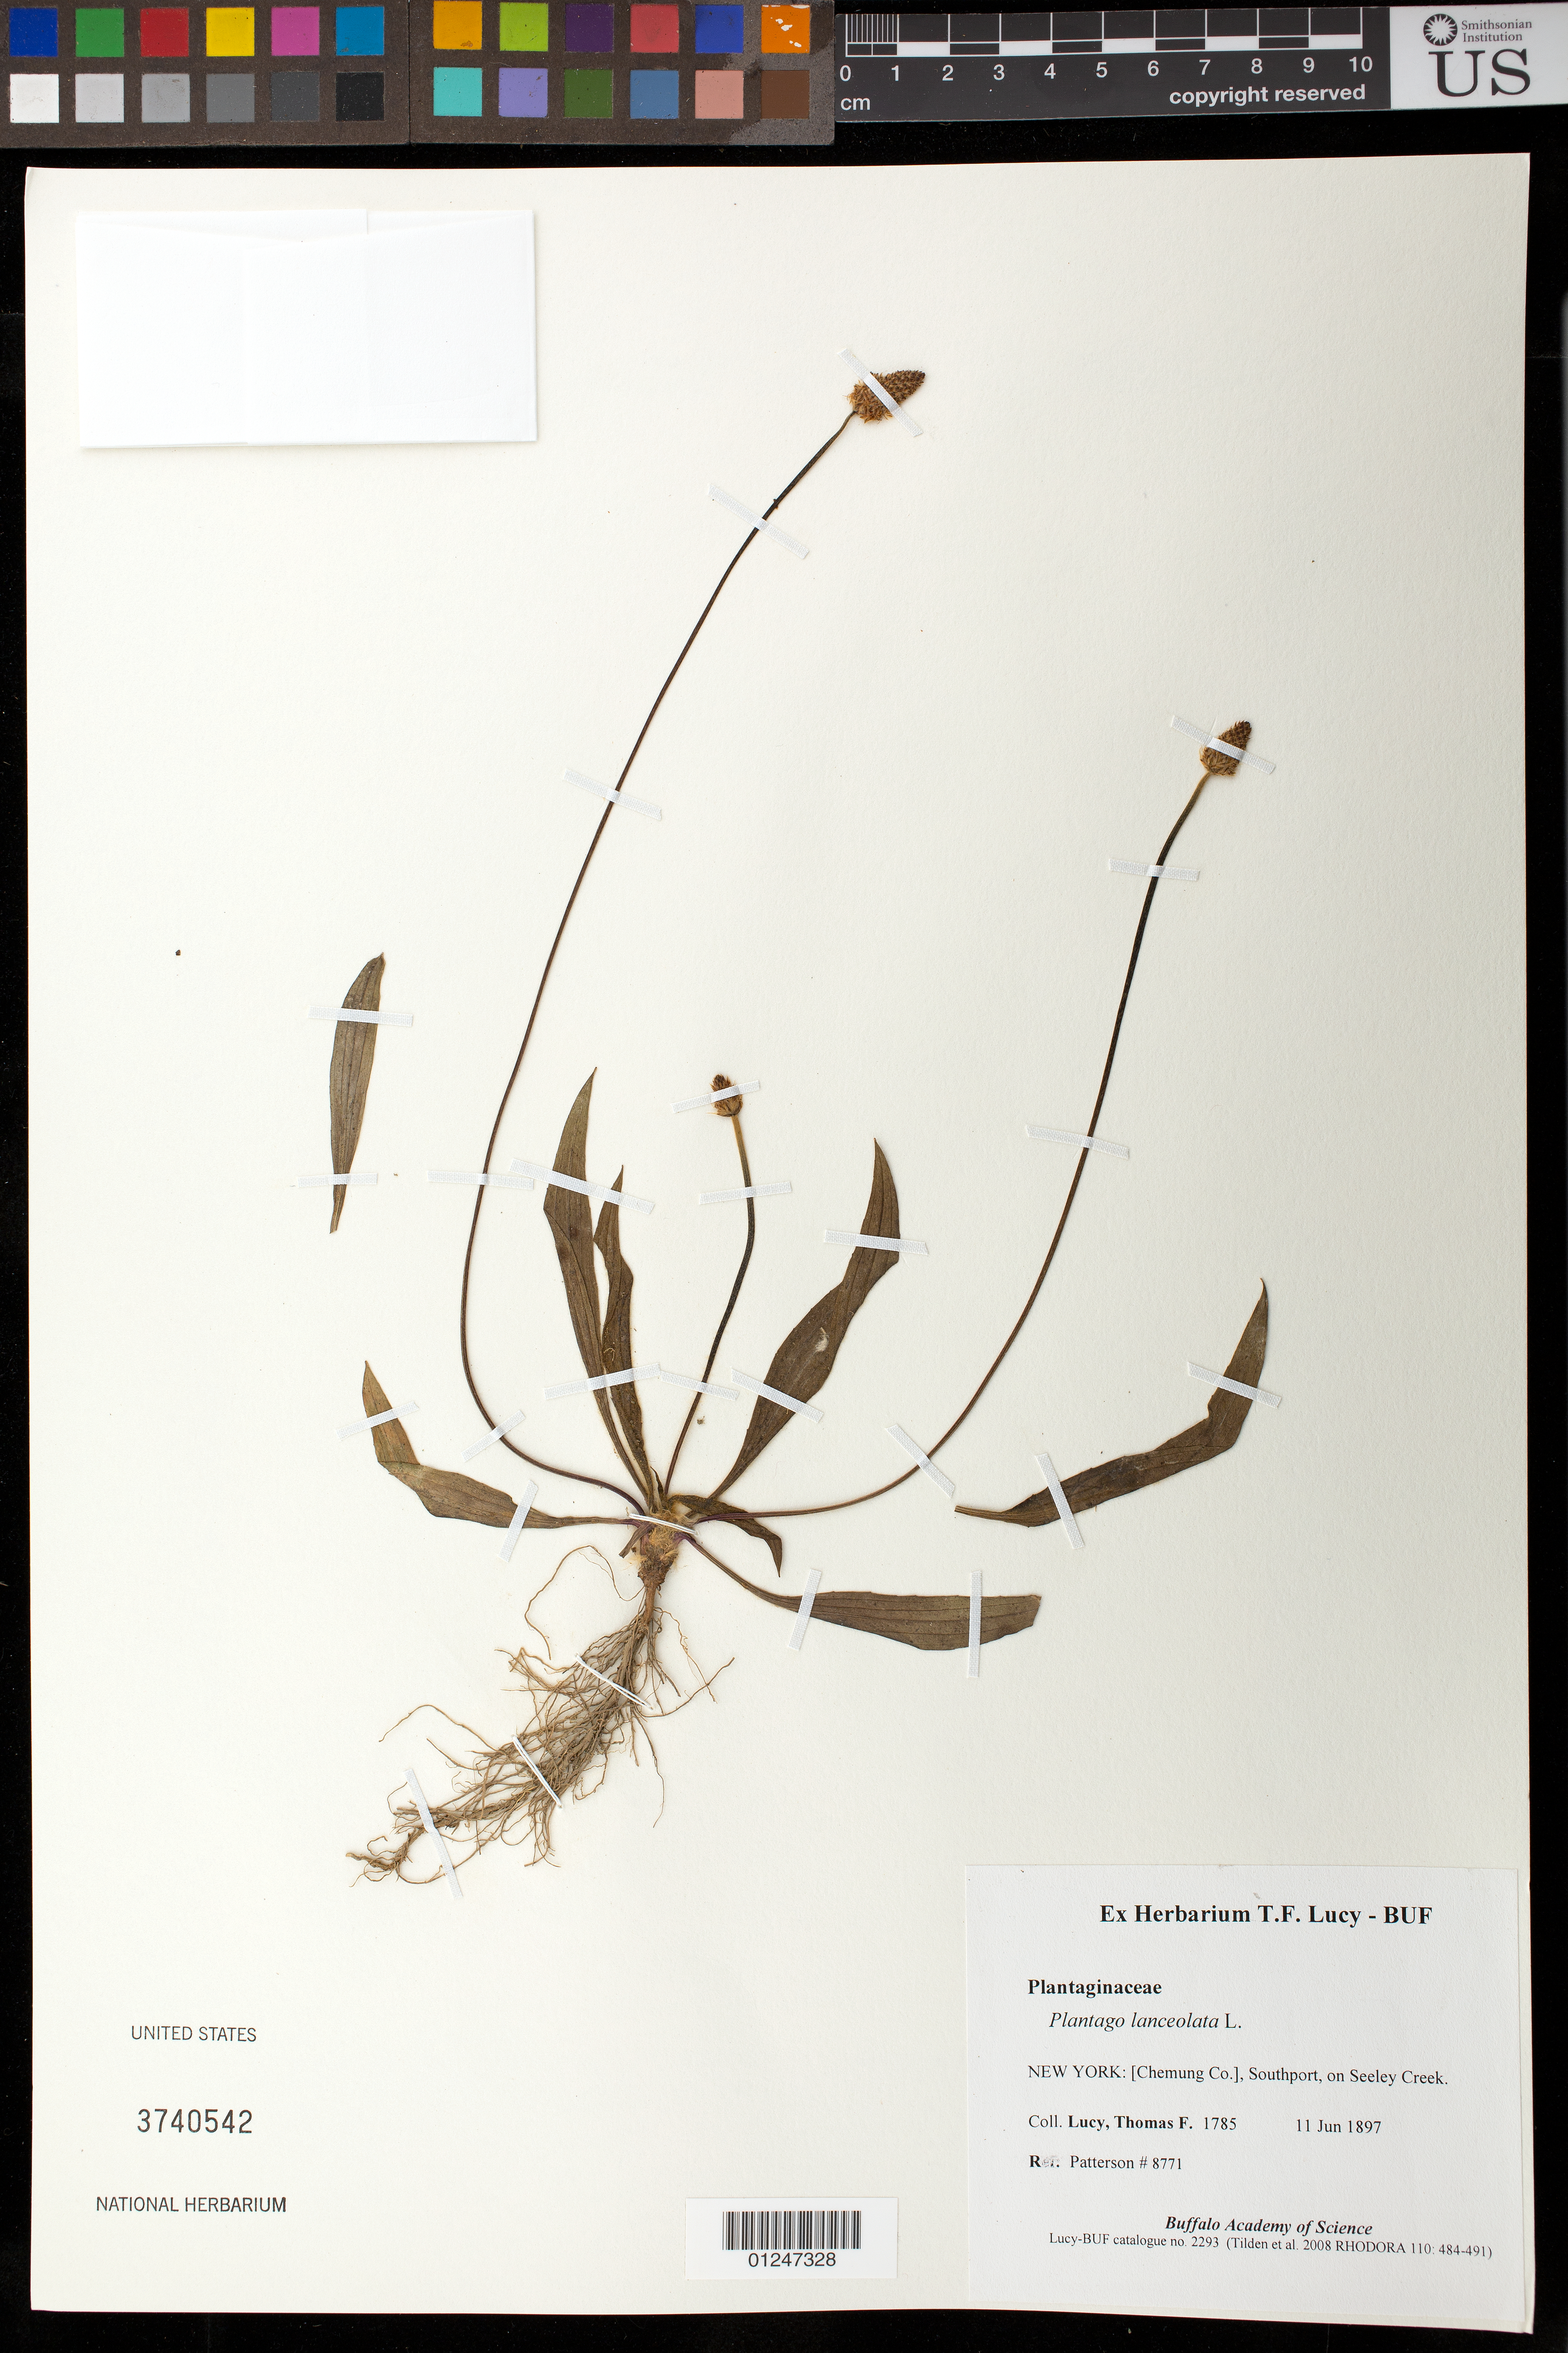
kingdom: Plantae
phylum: Tracheophyta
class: Magnoliopsida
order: Lamiales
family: Plantaginaceae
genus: Plantago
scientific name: Plantago lanceolata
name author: L.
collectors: T. Lucy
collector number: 1785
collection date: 1897-06-11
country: United States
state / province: New York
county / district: Chemung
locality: Southport.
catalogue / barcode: US 3740542